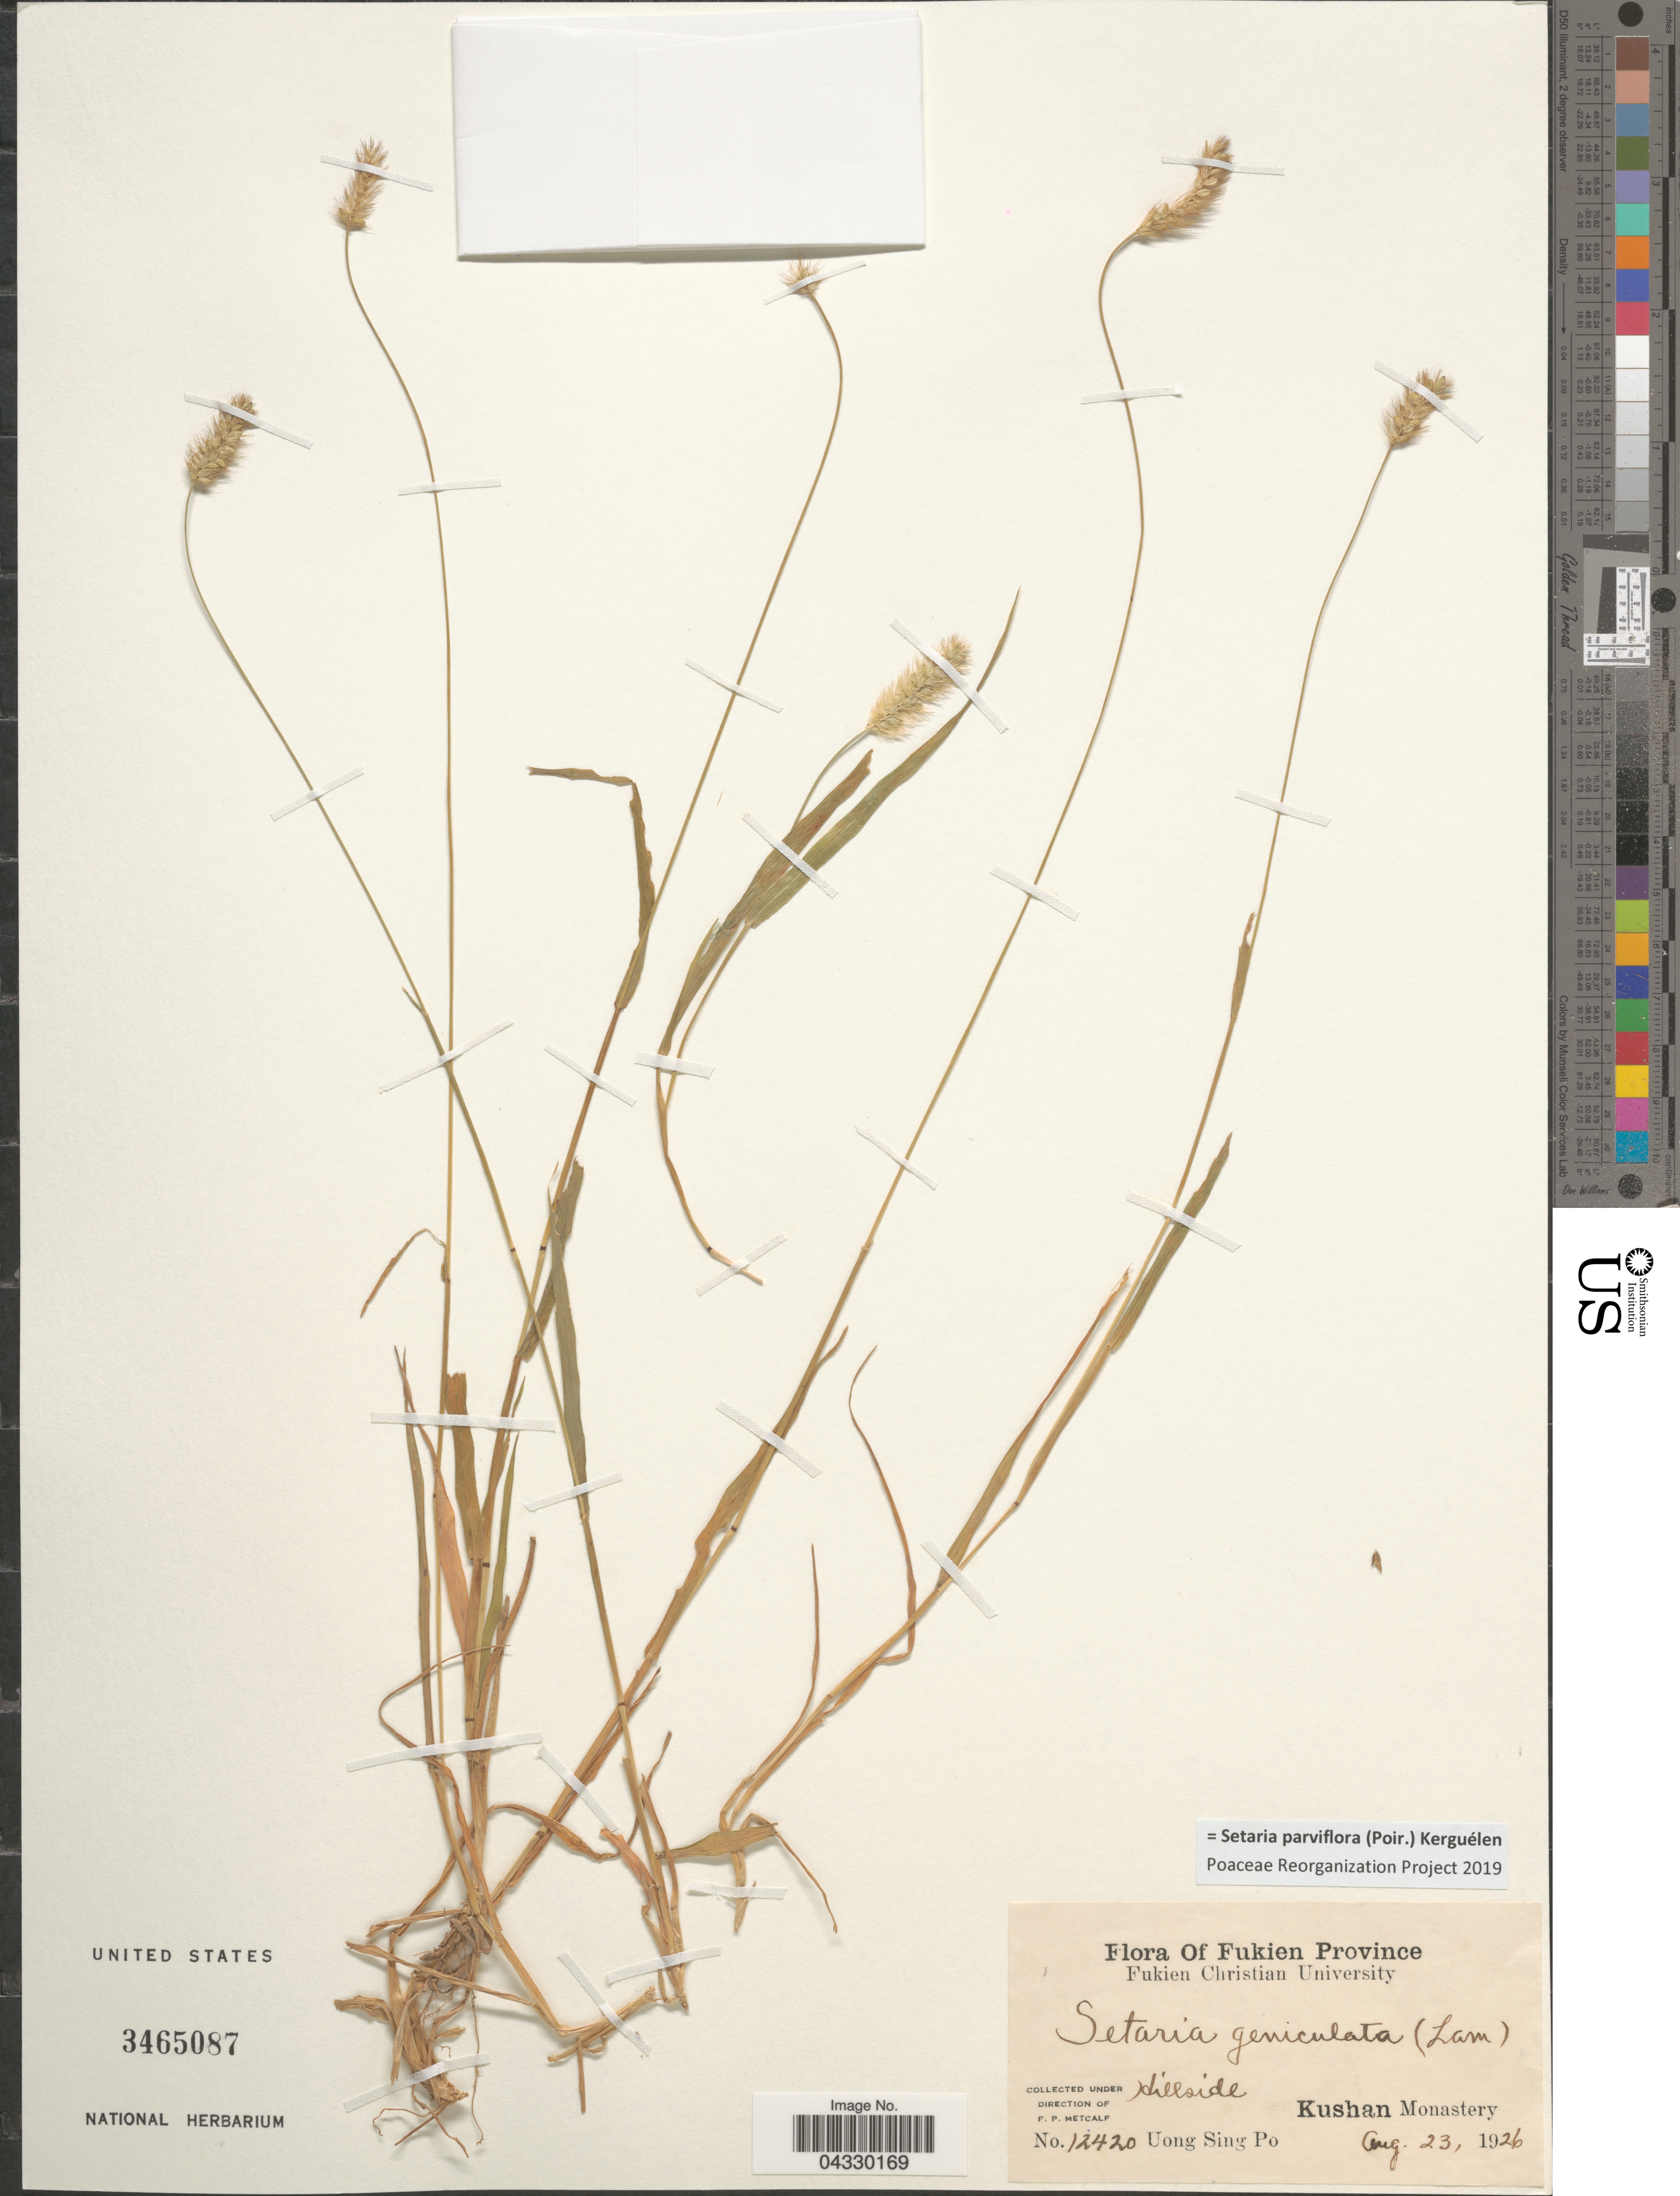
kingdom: Plantae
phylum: Tracheophyta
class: Liliopsida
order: Poales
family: Poaceae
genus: Setaria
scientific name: Setaria parviflora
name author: (Poir.) Kerguélen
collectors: Uong Sing Po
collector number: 12420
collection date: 1926-08-23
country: China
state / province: Fujian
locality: Fukien Province. Kushan Monastery.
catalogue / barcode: US 3465087